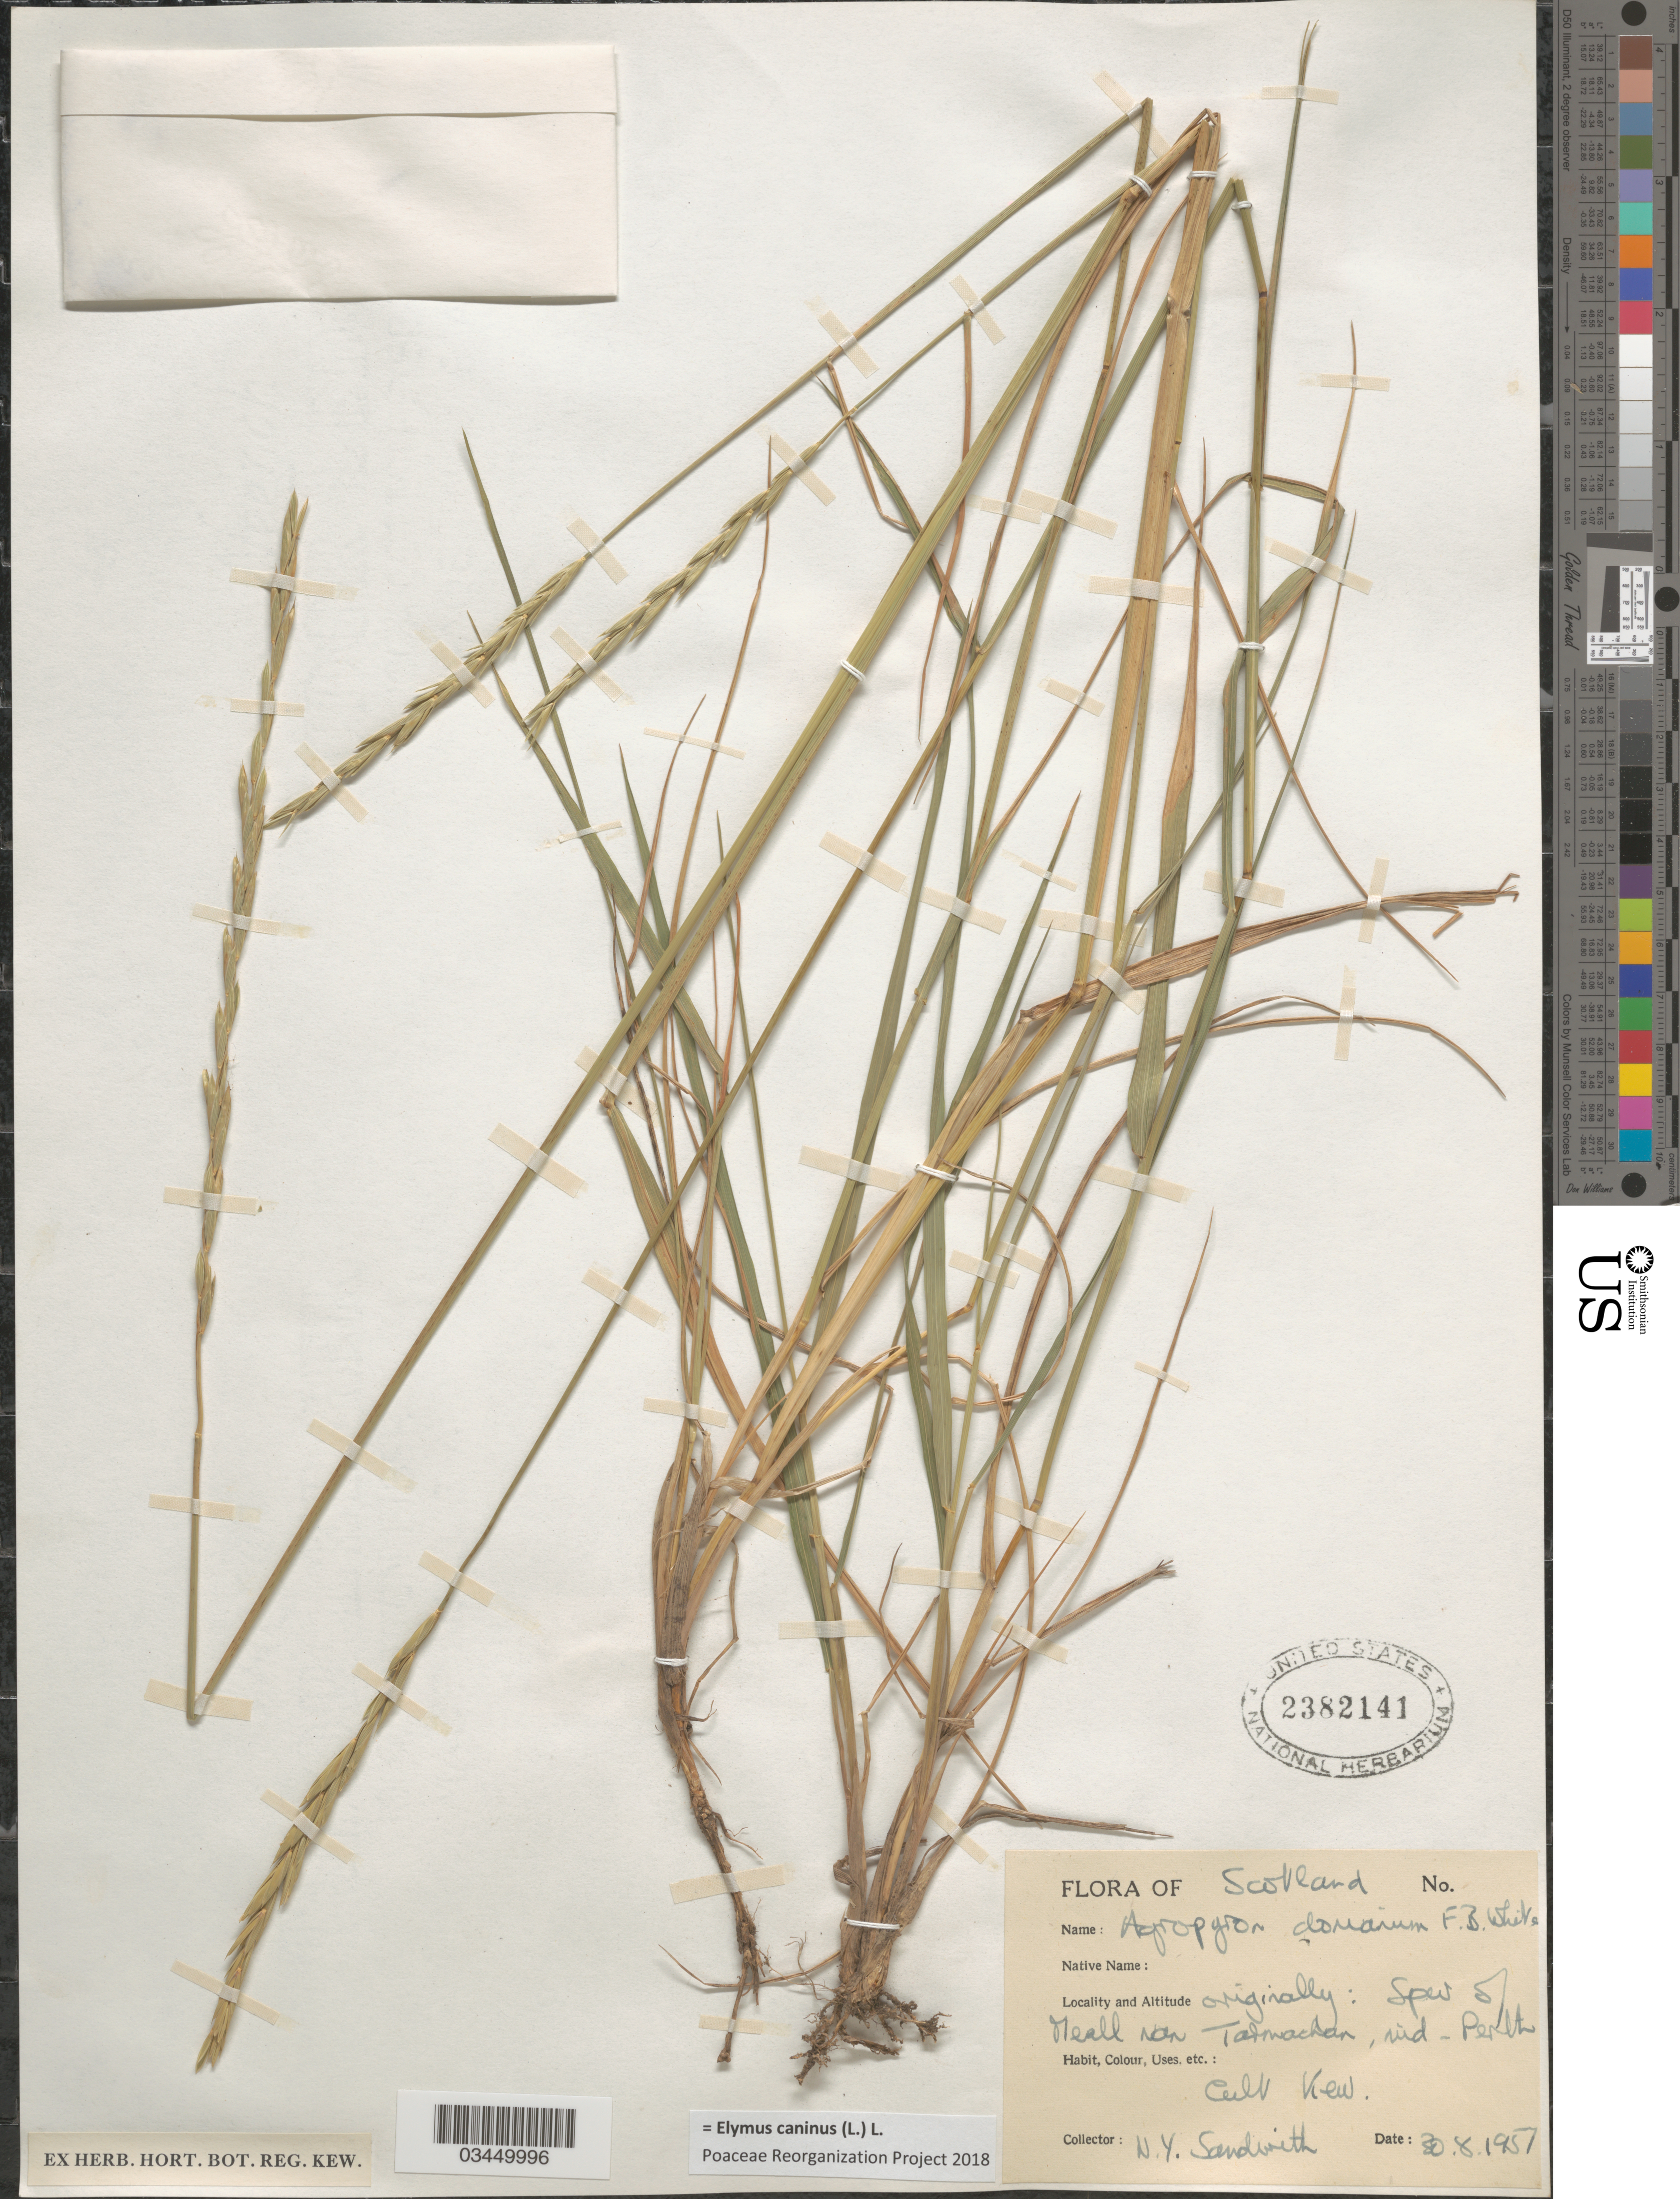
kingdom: Plantae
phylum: Tracheophyta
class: Liliopsida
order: Poales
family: Poaceae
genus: Elymus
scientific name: Elymus caninus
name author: (L.) L.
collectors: N. Y. Sandwith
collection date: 1957-08-30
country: United Kingdom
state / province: Scotland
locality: Kew.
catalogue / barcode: US 2382141